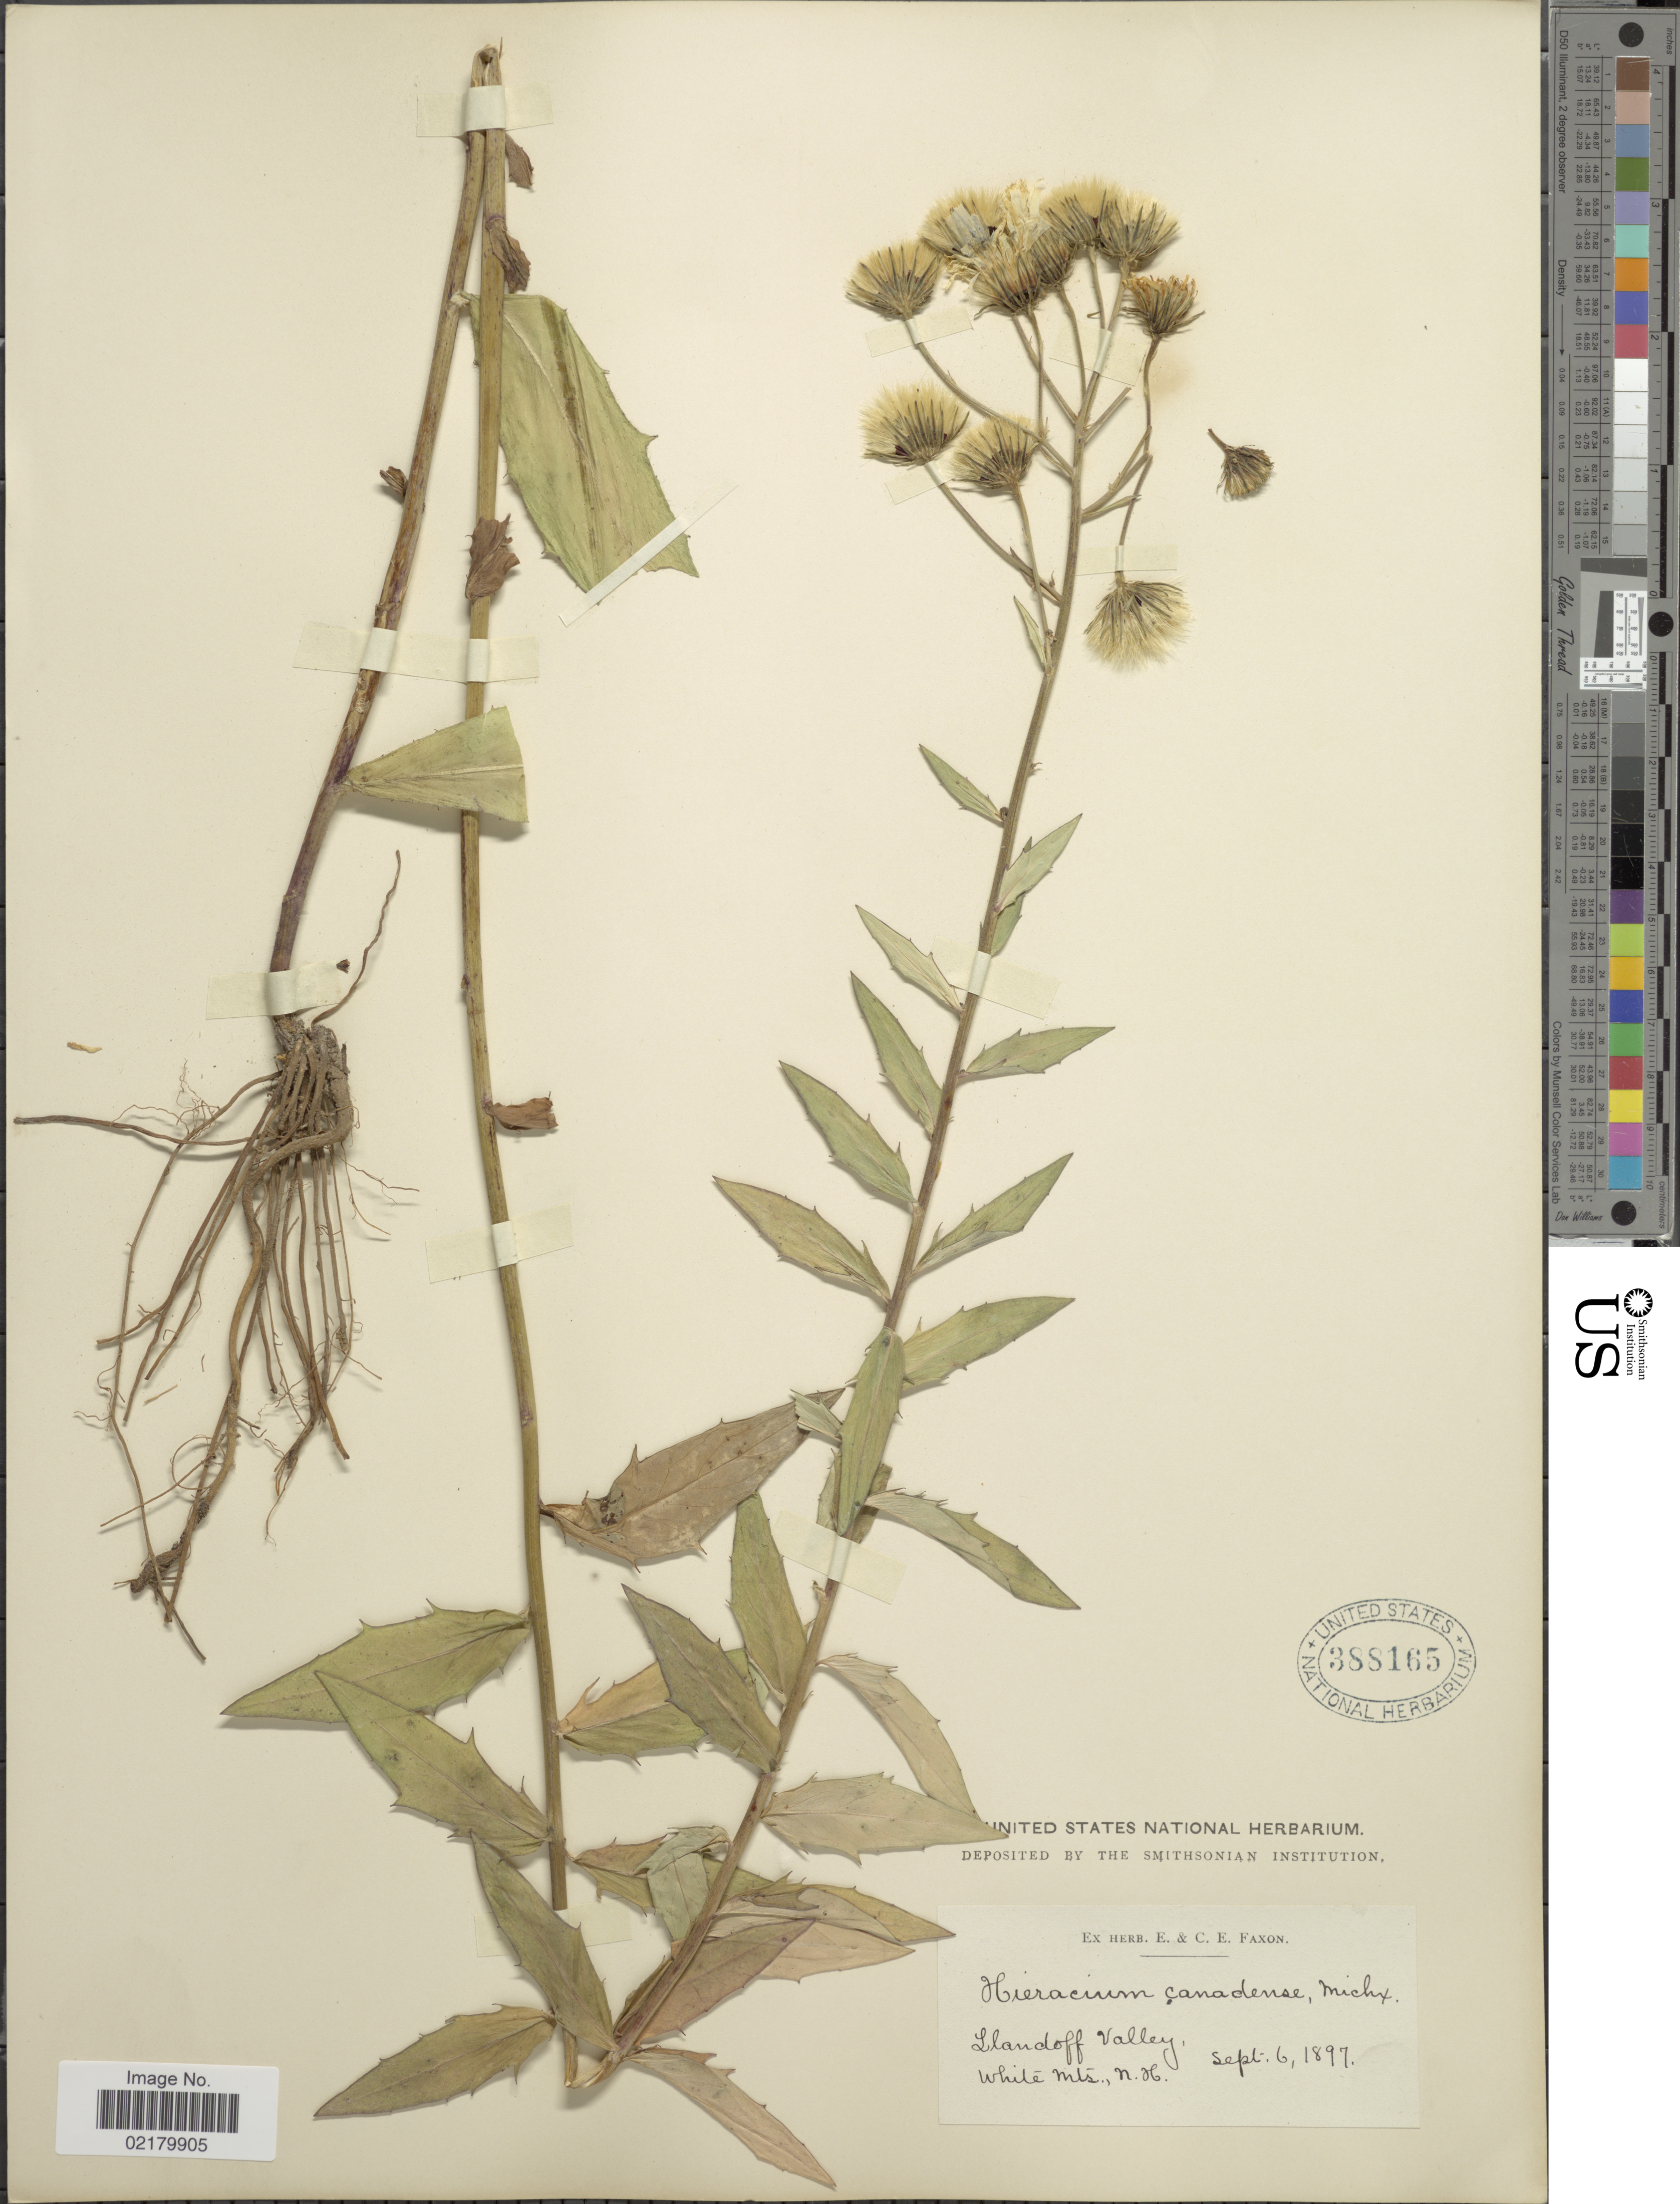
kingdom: Plantae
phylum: Tracheophyta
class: Magnoliopsida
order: Asterales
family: Asteraceae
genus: Hieracium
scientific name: Hieracium canadense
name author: Michx.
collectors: ex herb. E. & C.E. Faxon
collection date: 1897-09-06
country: United States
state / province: New Hampshire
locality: Llandoff Valley, White Mts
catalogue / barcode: US 388165